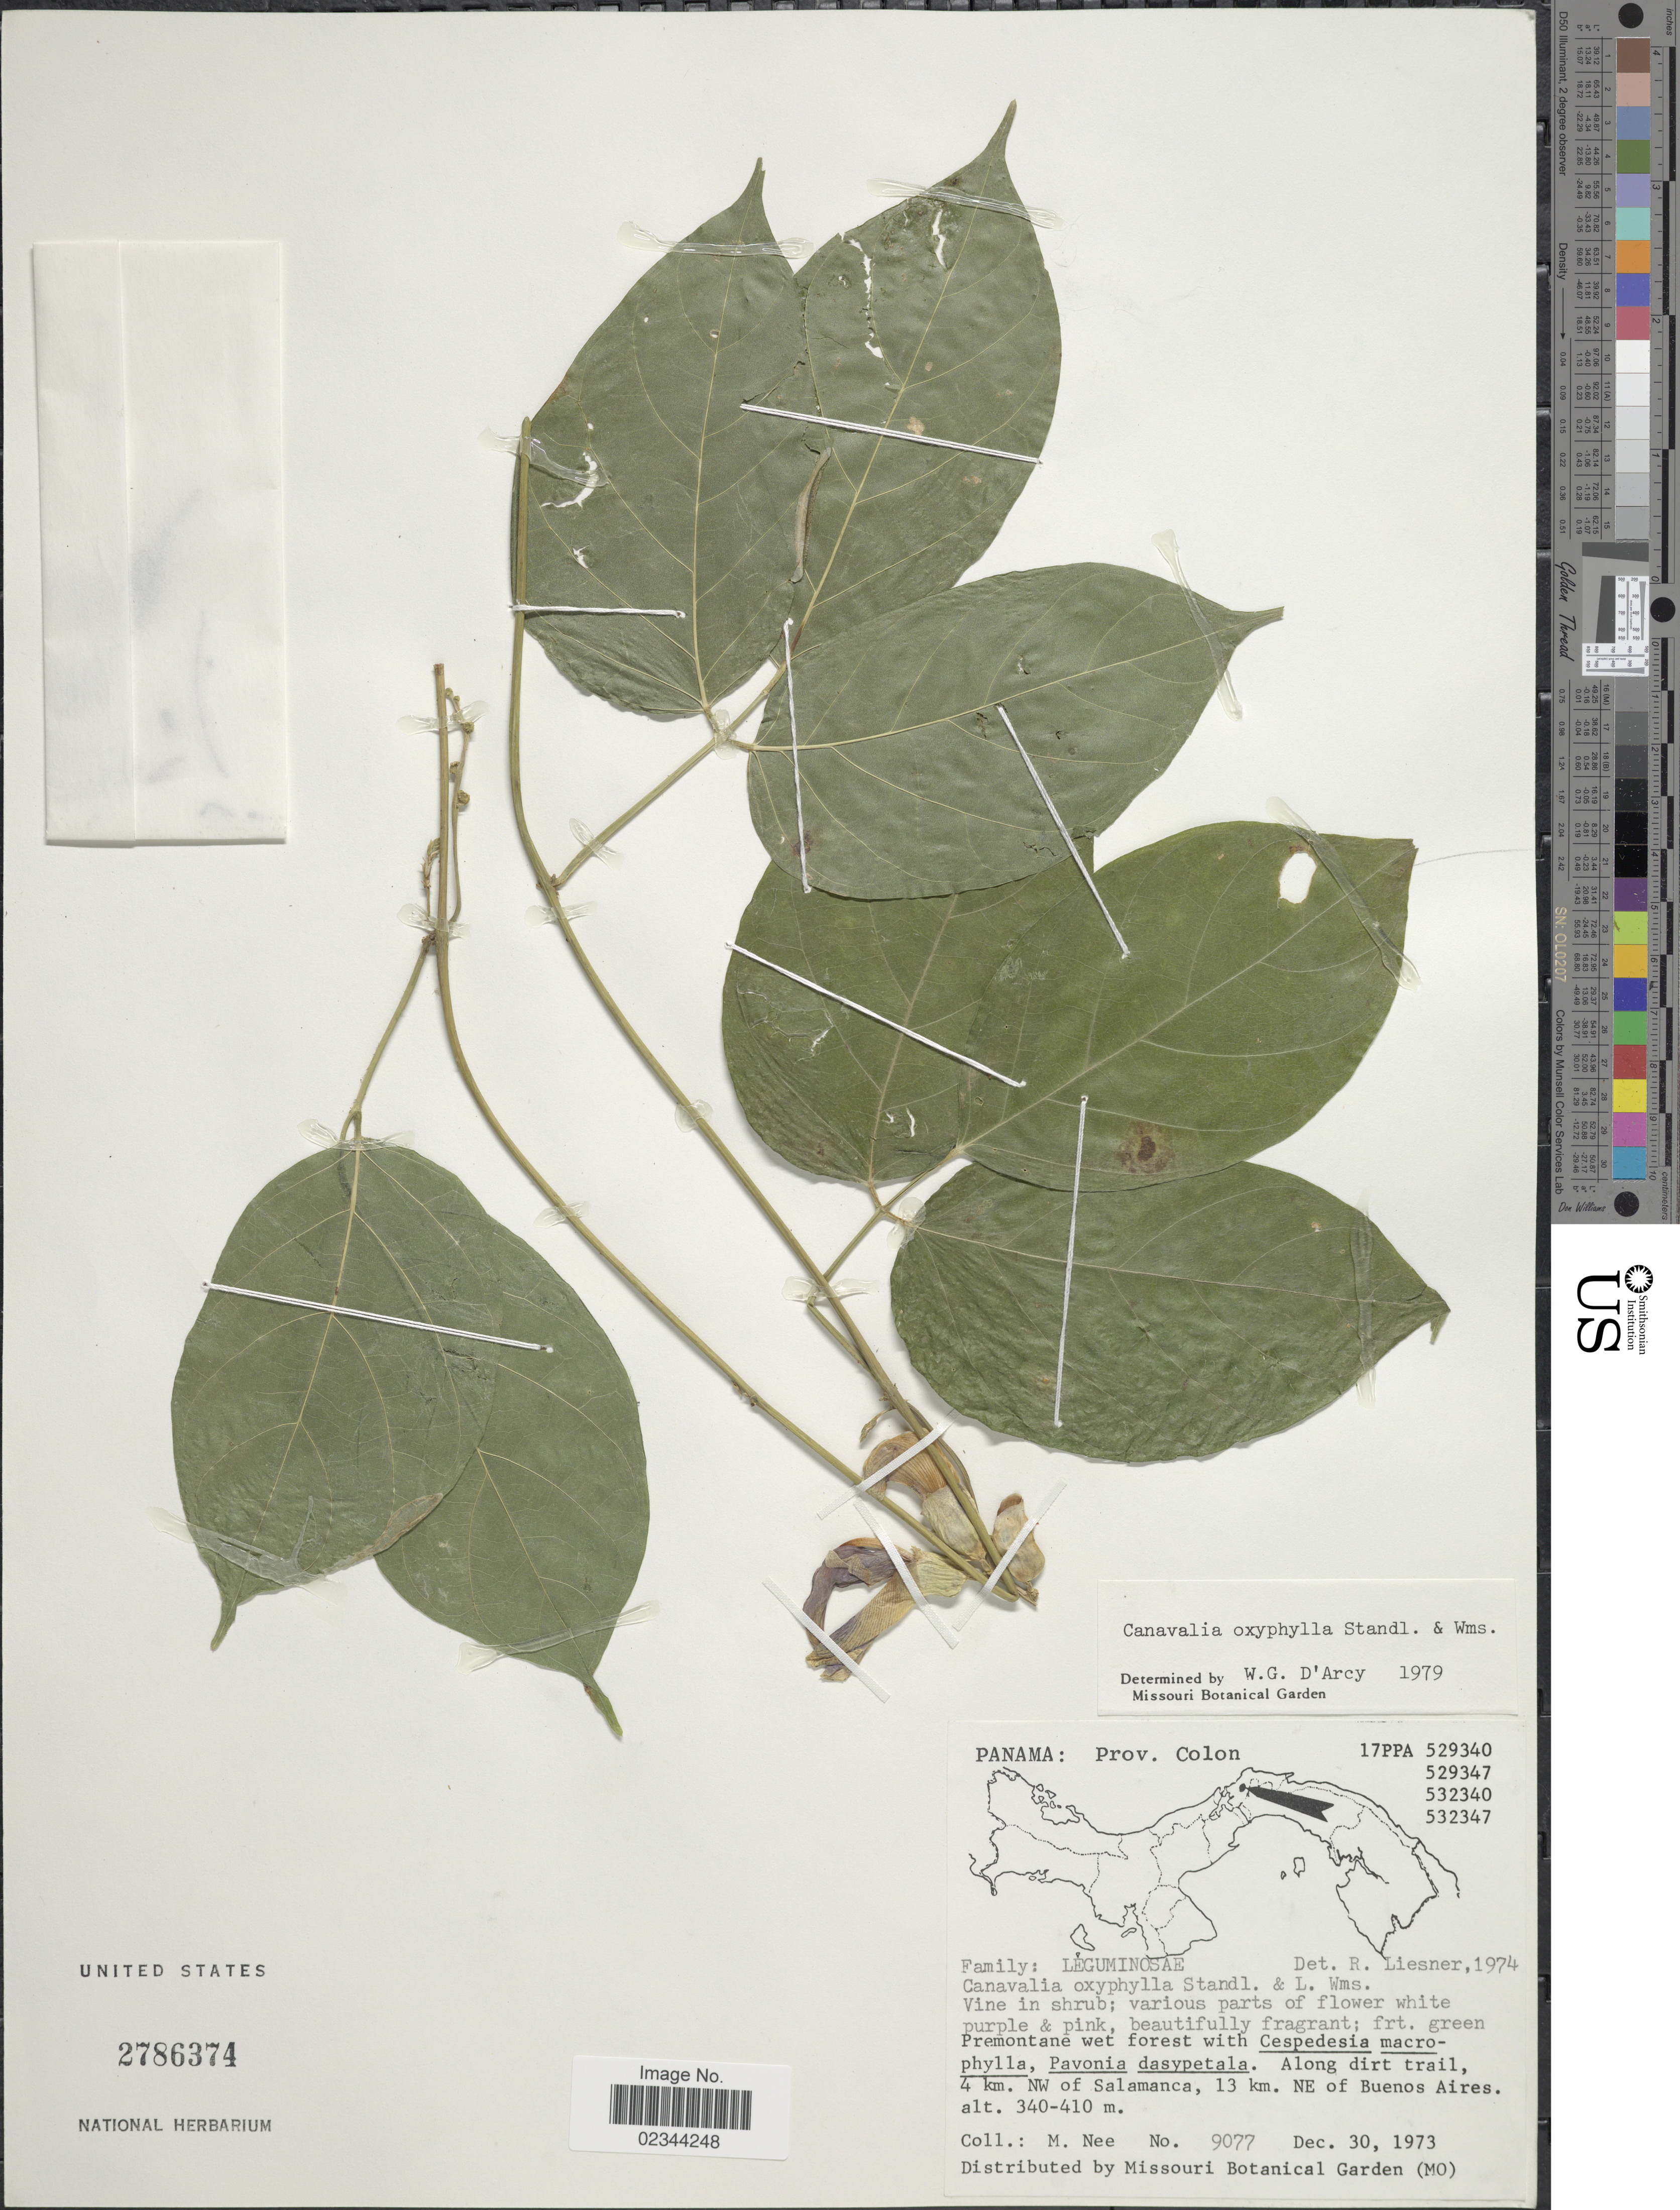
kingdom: Plantae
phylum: Tracheophyta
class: Magnoliopsida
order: Fabales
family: Fabaceae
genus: Canavalia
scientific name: Canavalia oxyphylla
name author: Standl. & L.O. Williams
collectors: M. Nee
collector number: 9077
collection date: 1973-12-30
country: Panama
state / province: Colón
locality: Along dirt trail, 4 km. NW of Salamanca, 13 km NE iof Buenos Aires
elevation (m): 340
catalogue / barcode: US 2786374